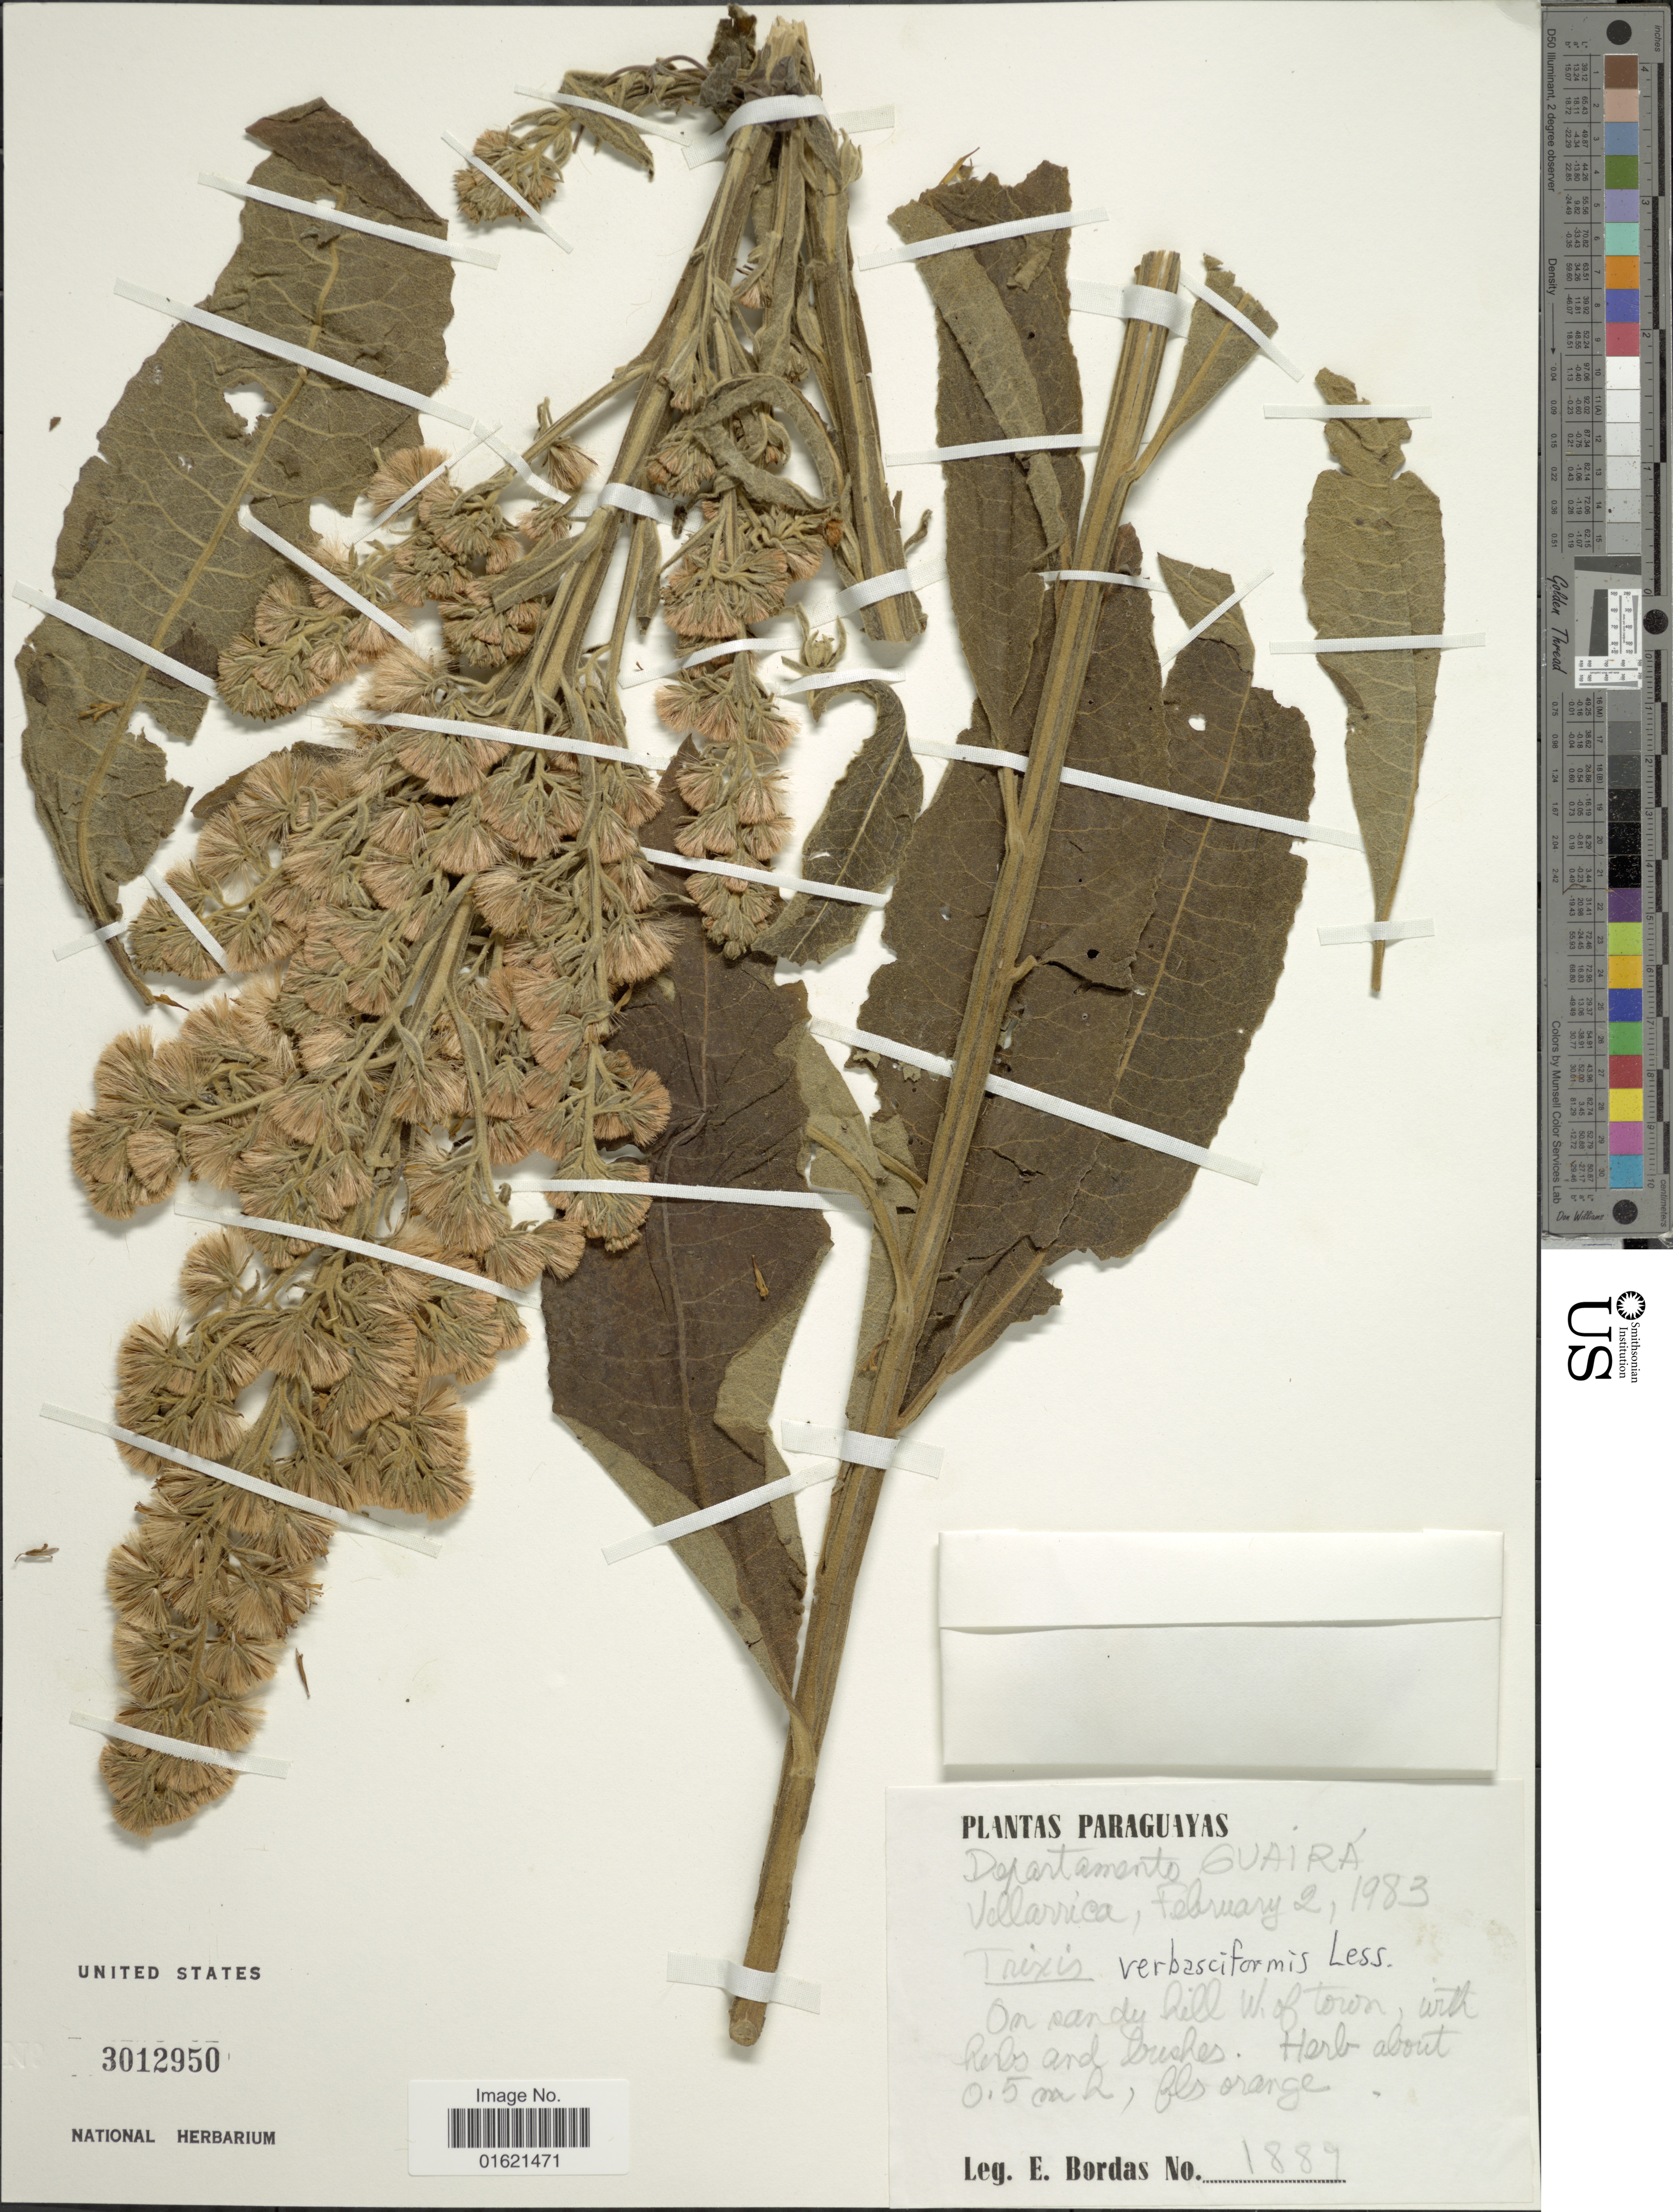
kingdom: Plantae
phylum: Tracheophyta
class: Magnoliopsida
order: Asterales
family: Asteraceae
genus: Trixis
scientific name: Trixis nobilis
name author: (Vell.) Katinas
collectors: E. Bordas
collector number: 1889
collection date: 1983-02-02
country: Paraguay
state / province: Guaira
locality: Departamento Guaira. Vellarica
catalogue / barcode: US 3012950